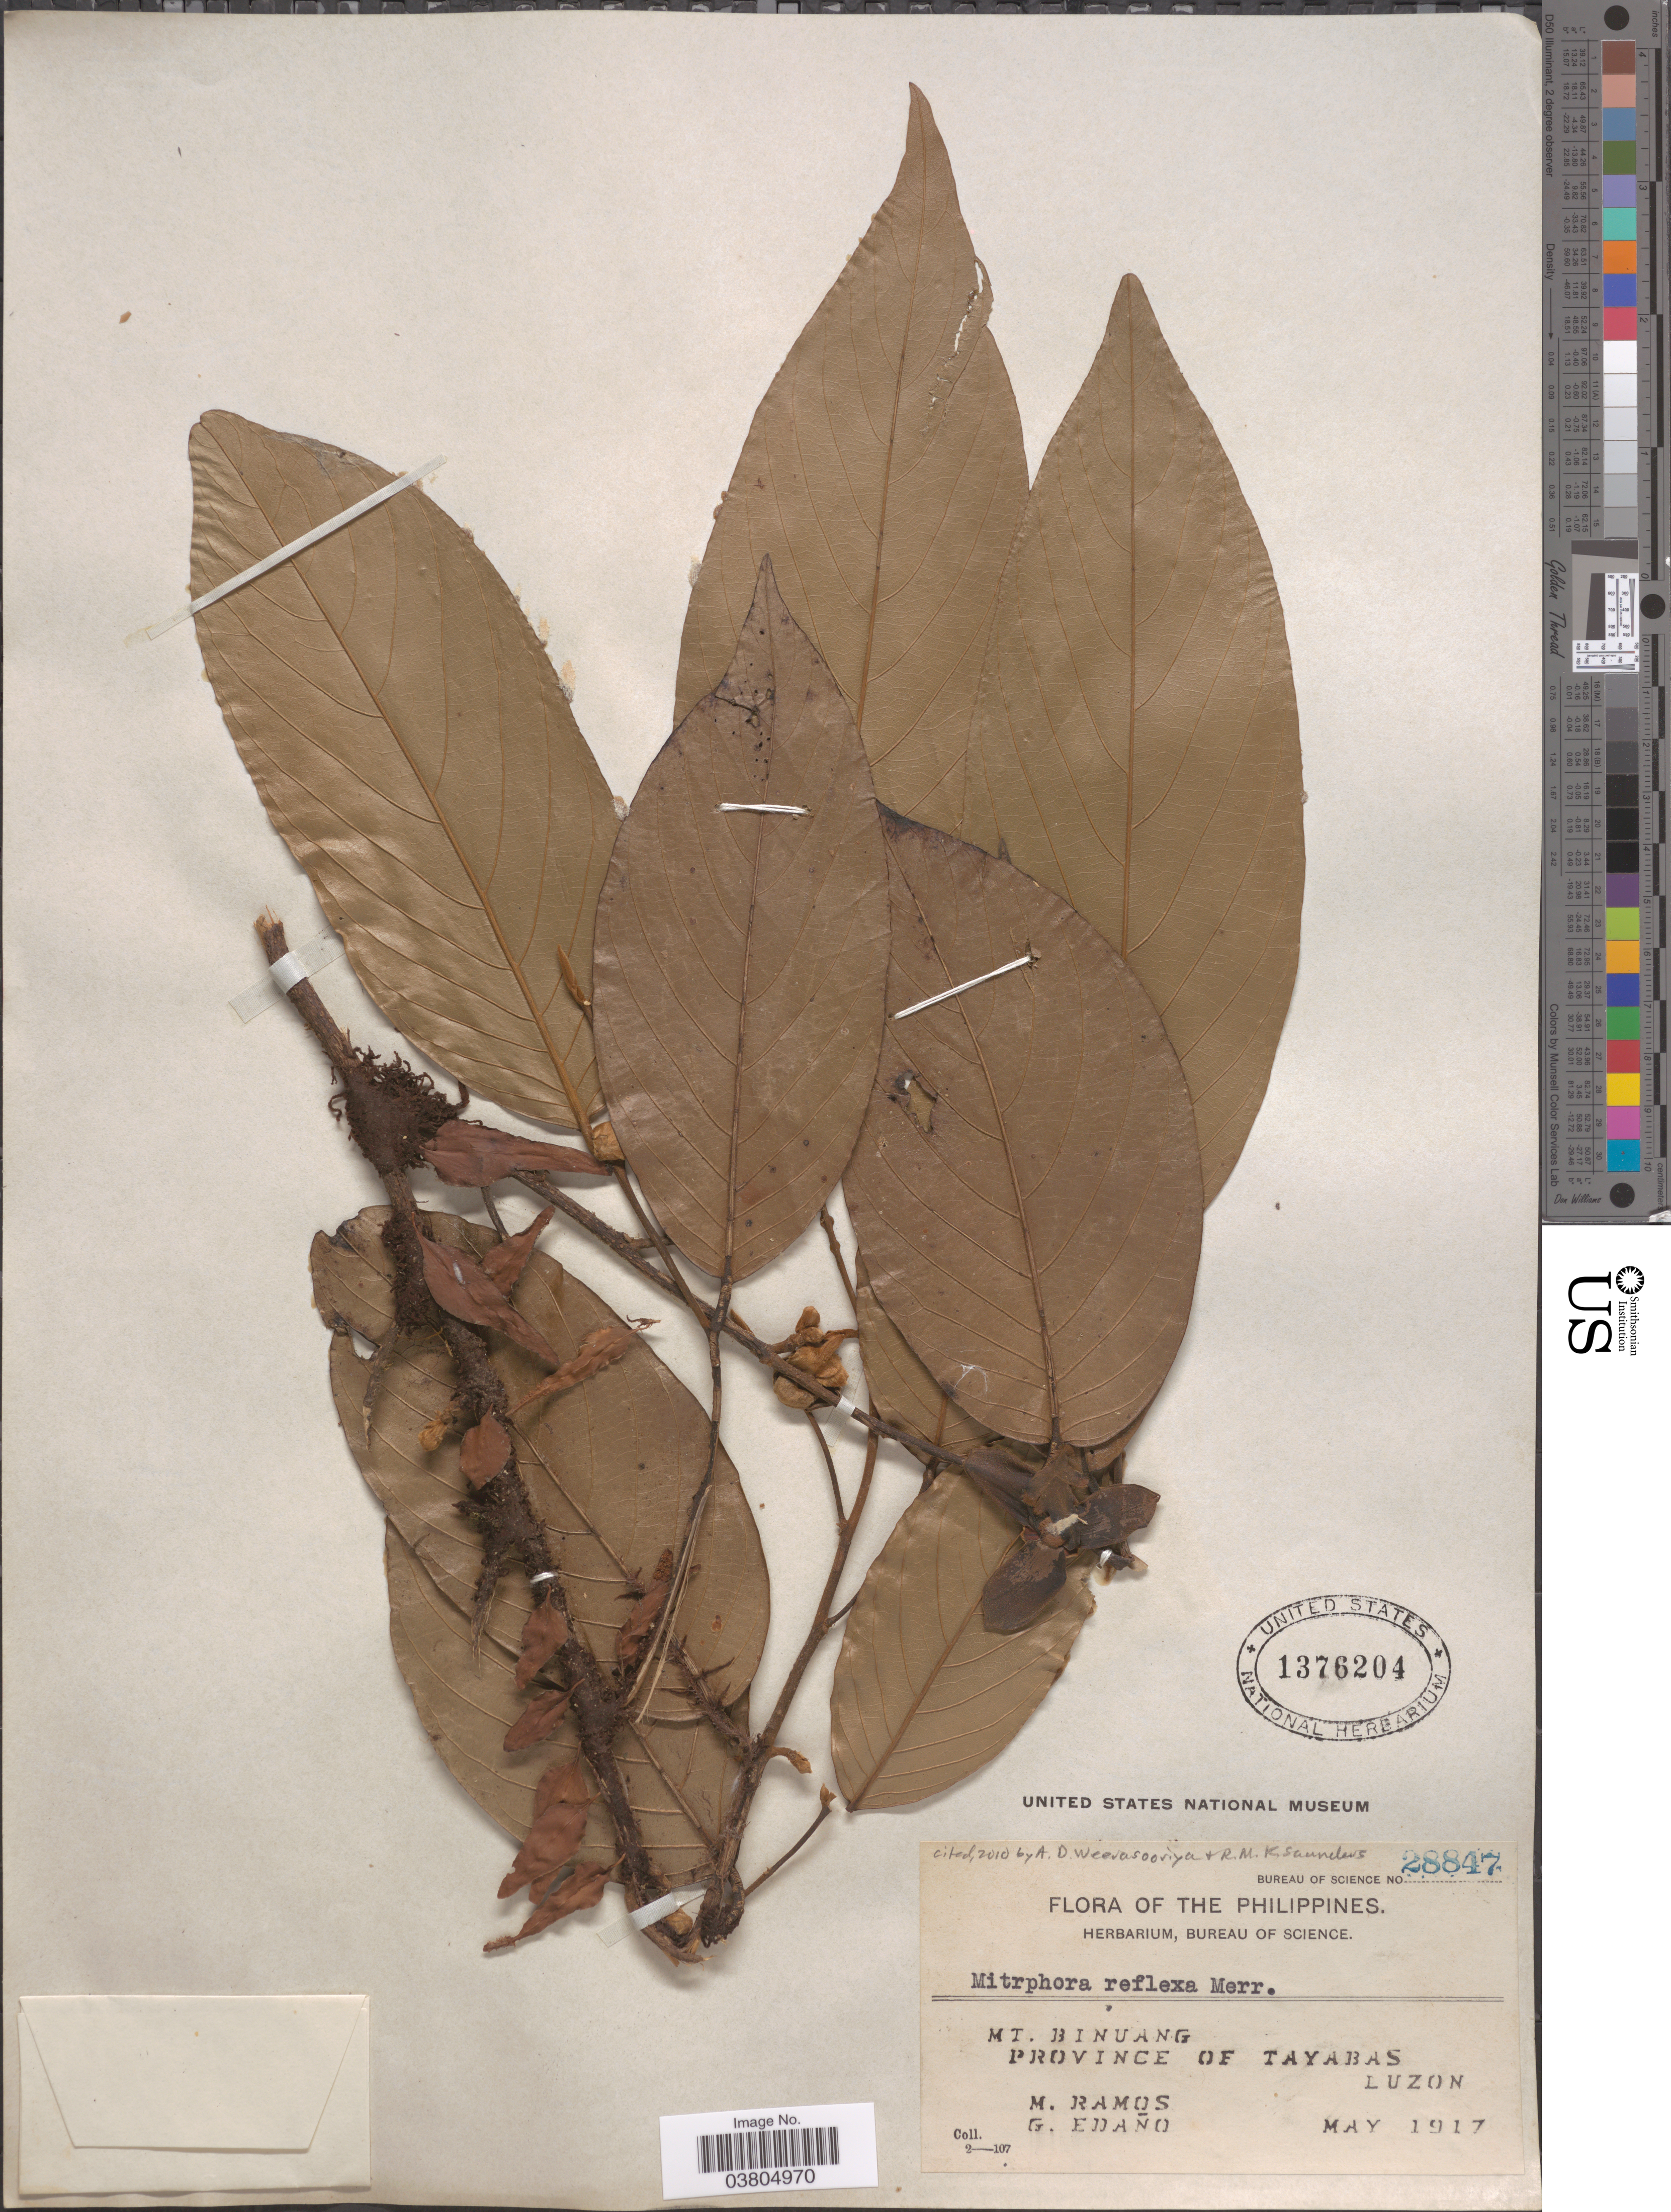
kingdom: Plantae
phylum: Tracheophyta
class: Magnoliopsida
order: Magnoliales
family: Annonaceae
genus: Mitrephora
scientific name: Mitrephora reflexa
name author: Merr.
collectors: M. Ramos & G. Edaño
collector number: Bureau of Science 28847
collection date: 1917-05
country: Philippines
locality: Mt. Binuang. Province of Tayabas. Luzon.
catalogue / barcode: US 1376204